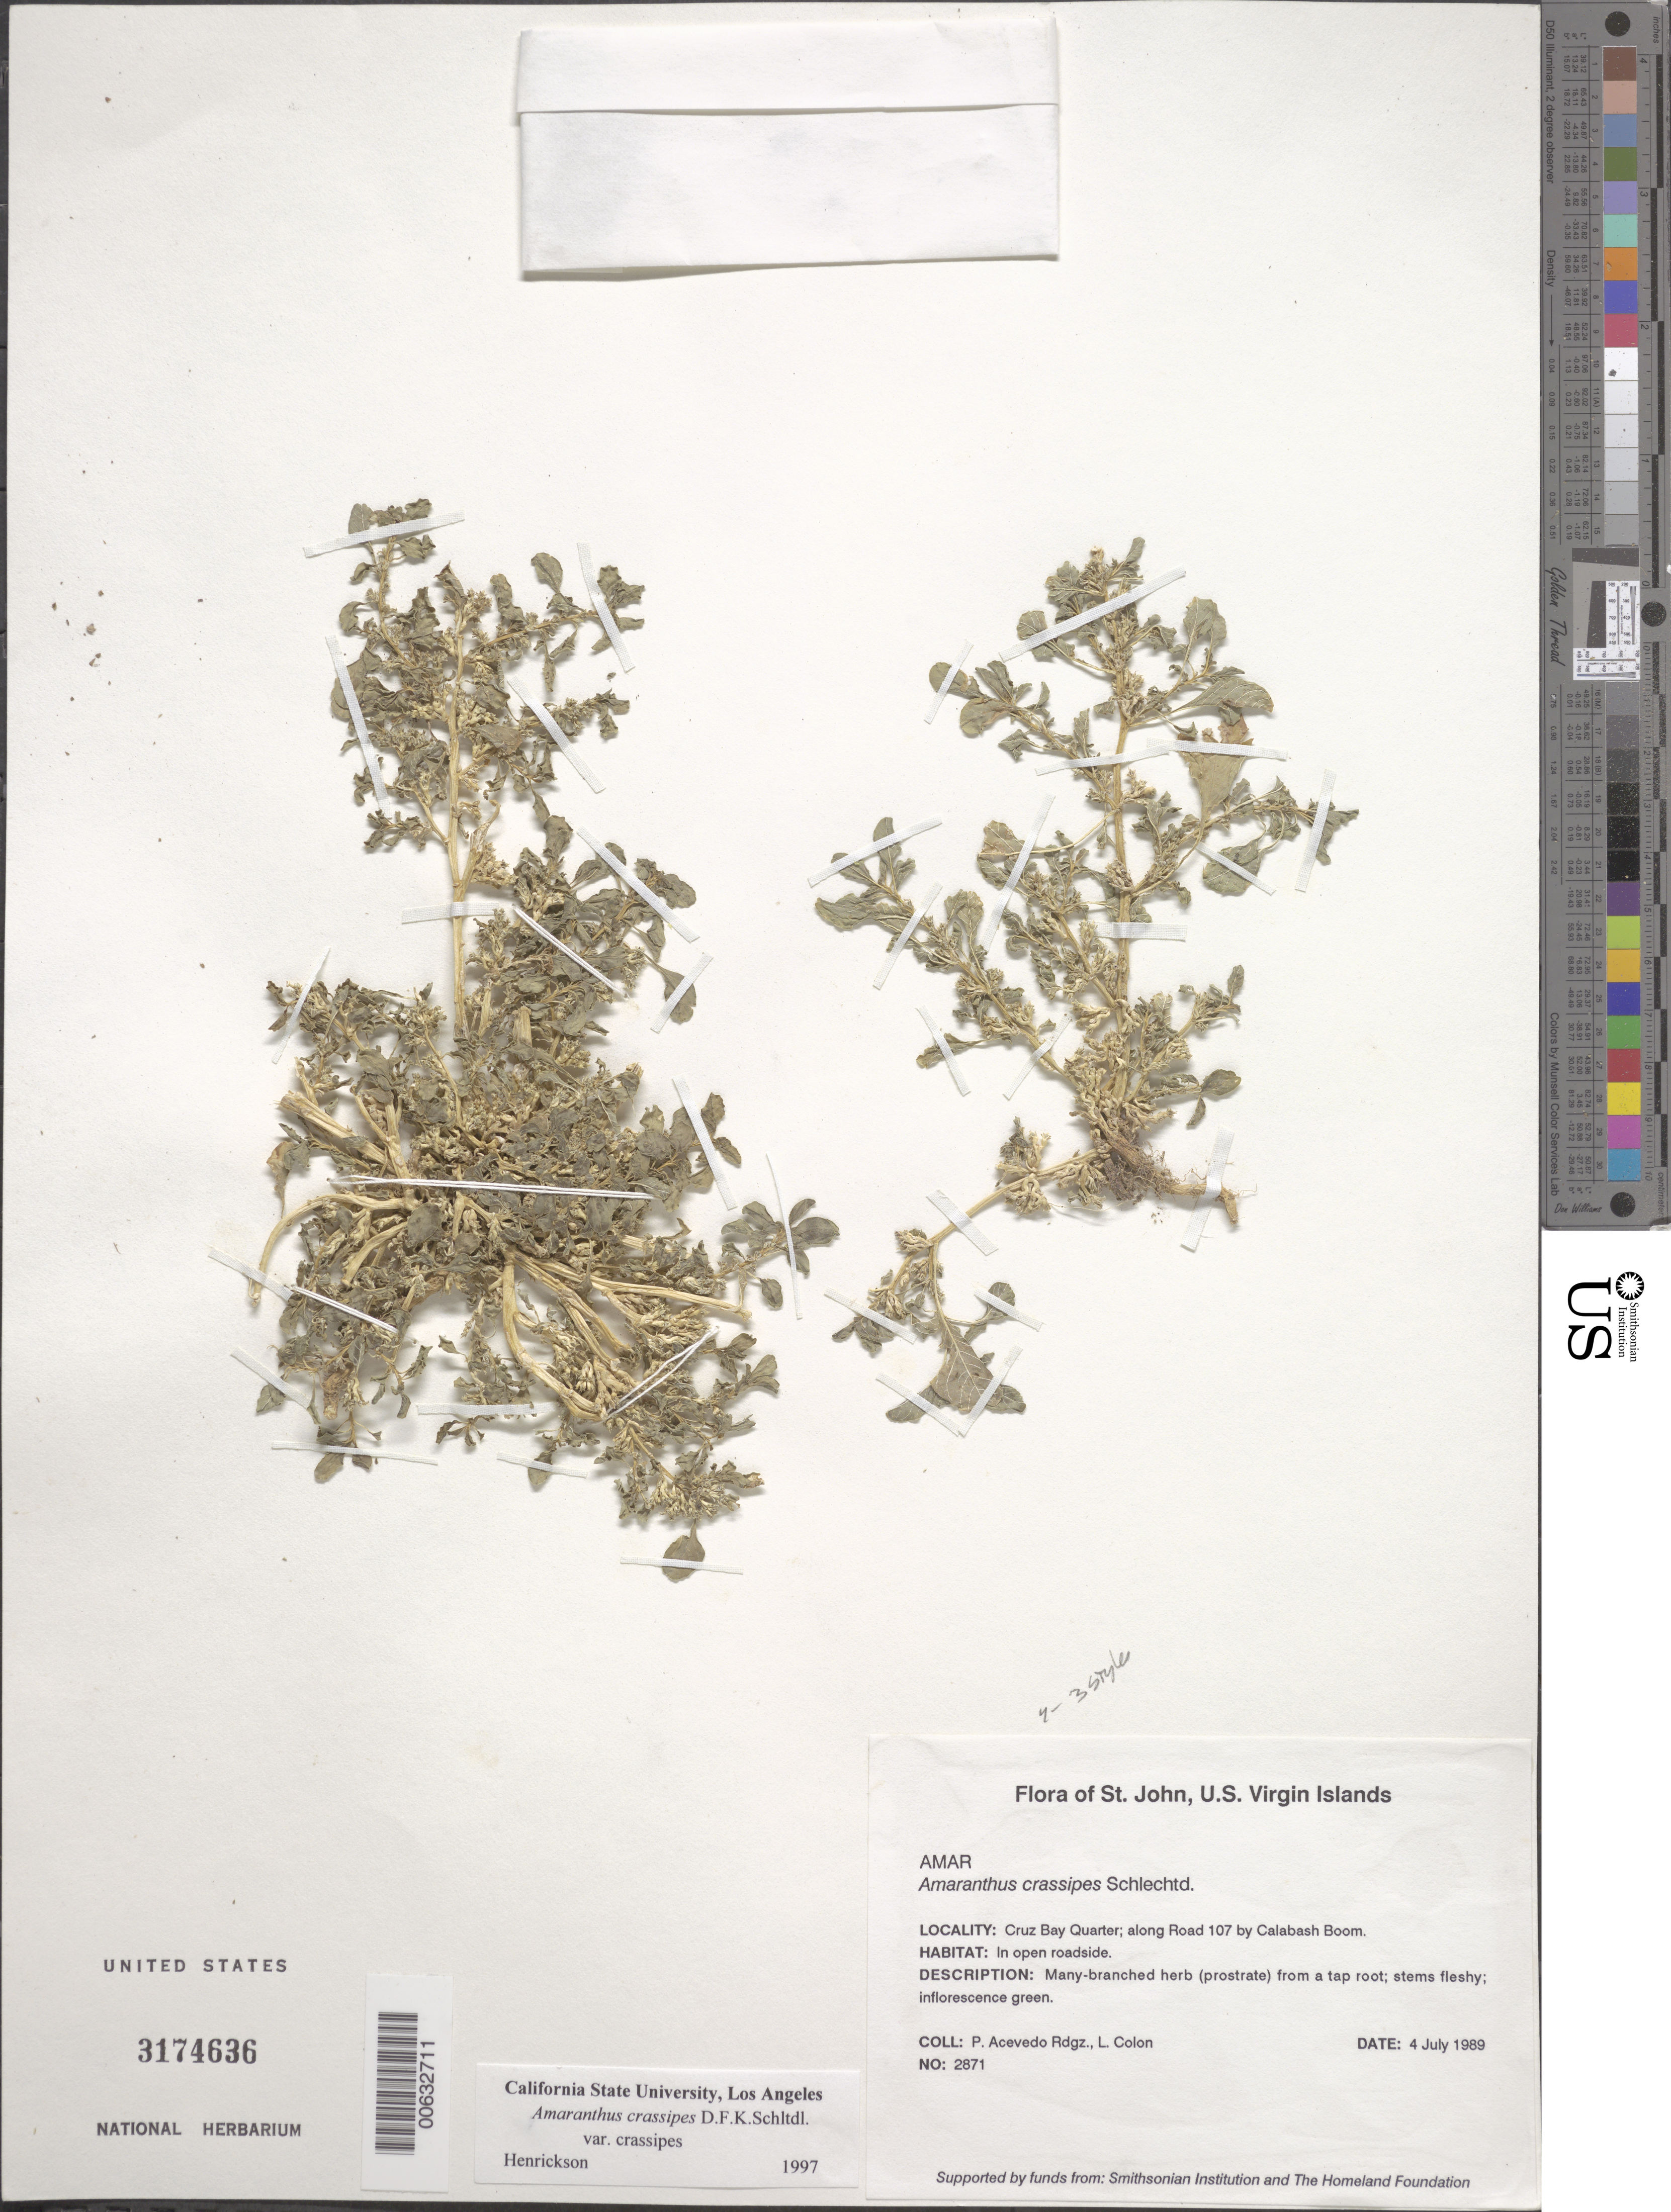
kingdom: Plantae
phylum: Tracheophyta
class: Magnoliopsida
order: Caryophyllales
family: Amaranthaceae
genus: Amaranthus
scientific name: Amaranthus crassipes var. crassipes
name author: Schltdl.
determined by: Henrickson, James S.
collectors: P. Acevedo-Rodr. & L. Colon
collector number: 2871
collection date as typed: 04 Jul 1989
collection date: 1989-07-04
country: U.S. Virgin Islands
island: St. John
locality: Coral Bay Quarter; along Road 107 by Calabash Boom.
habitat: In open roadside.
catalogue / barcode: US 3174636